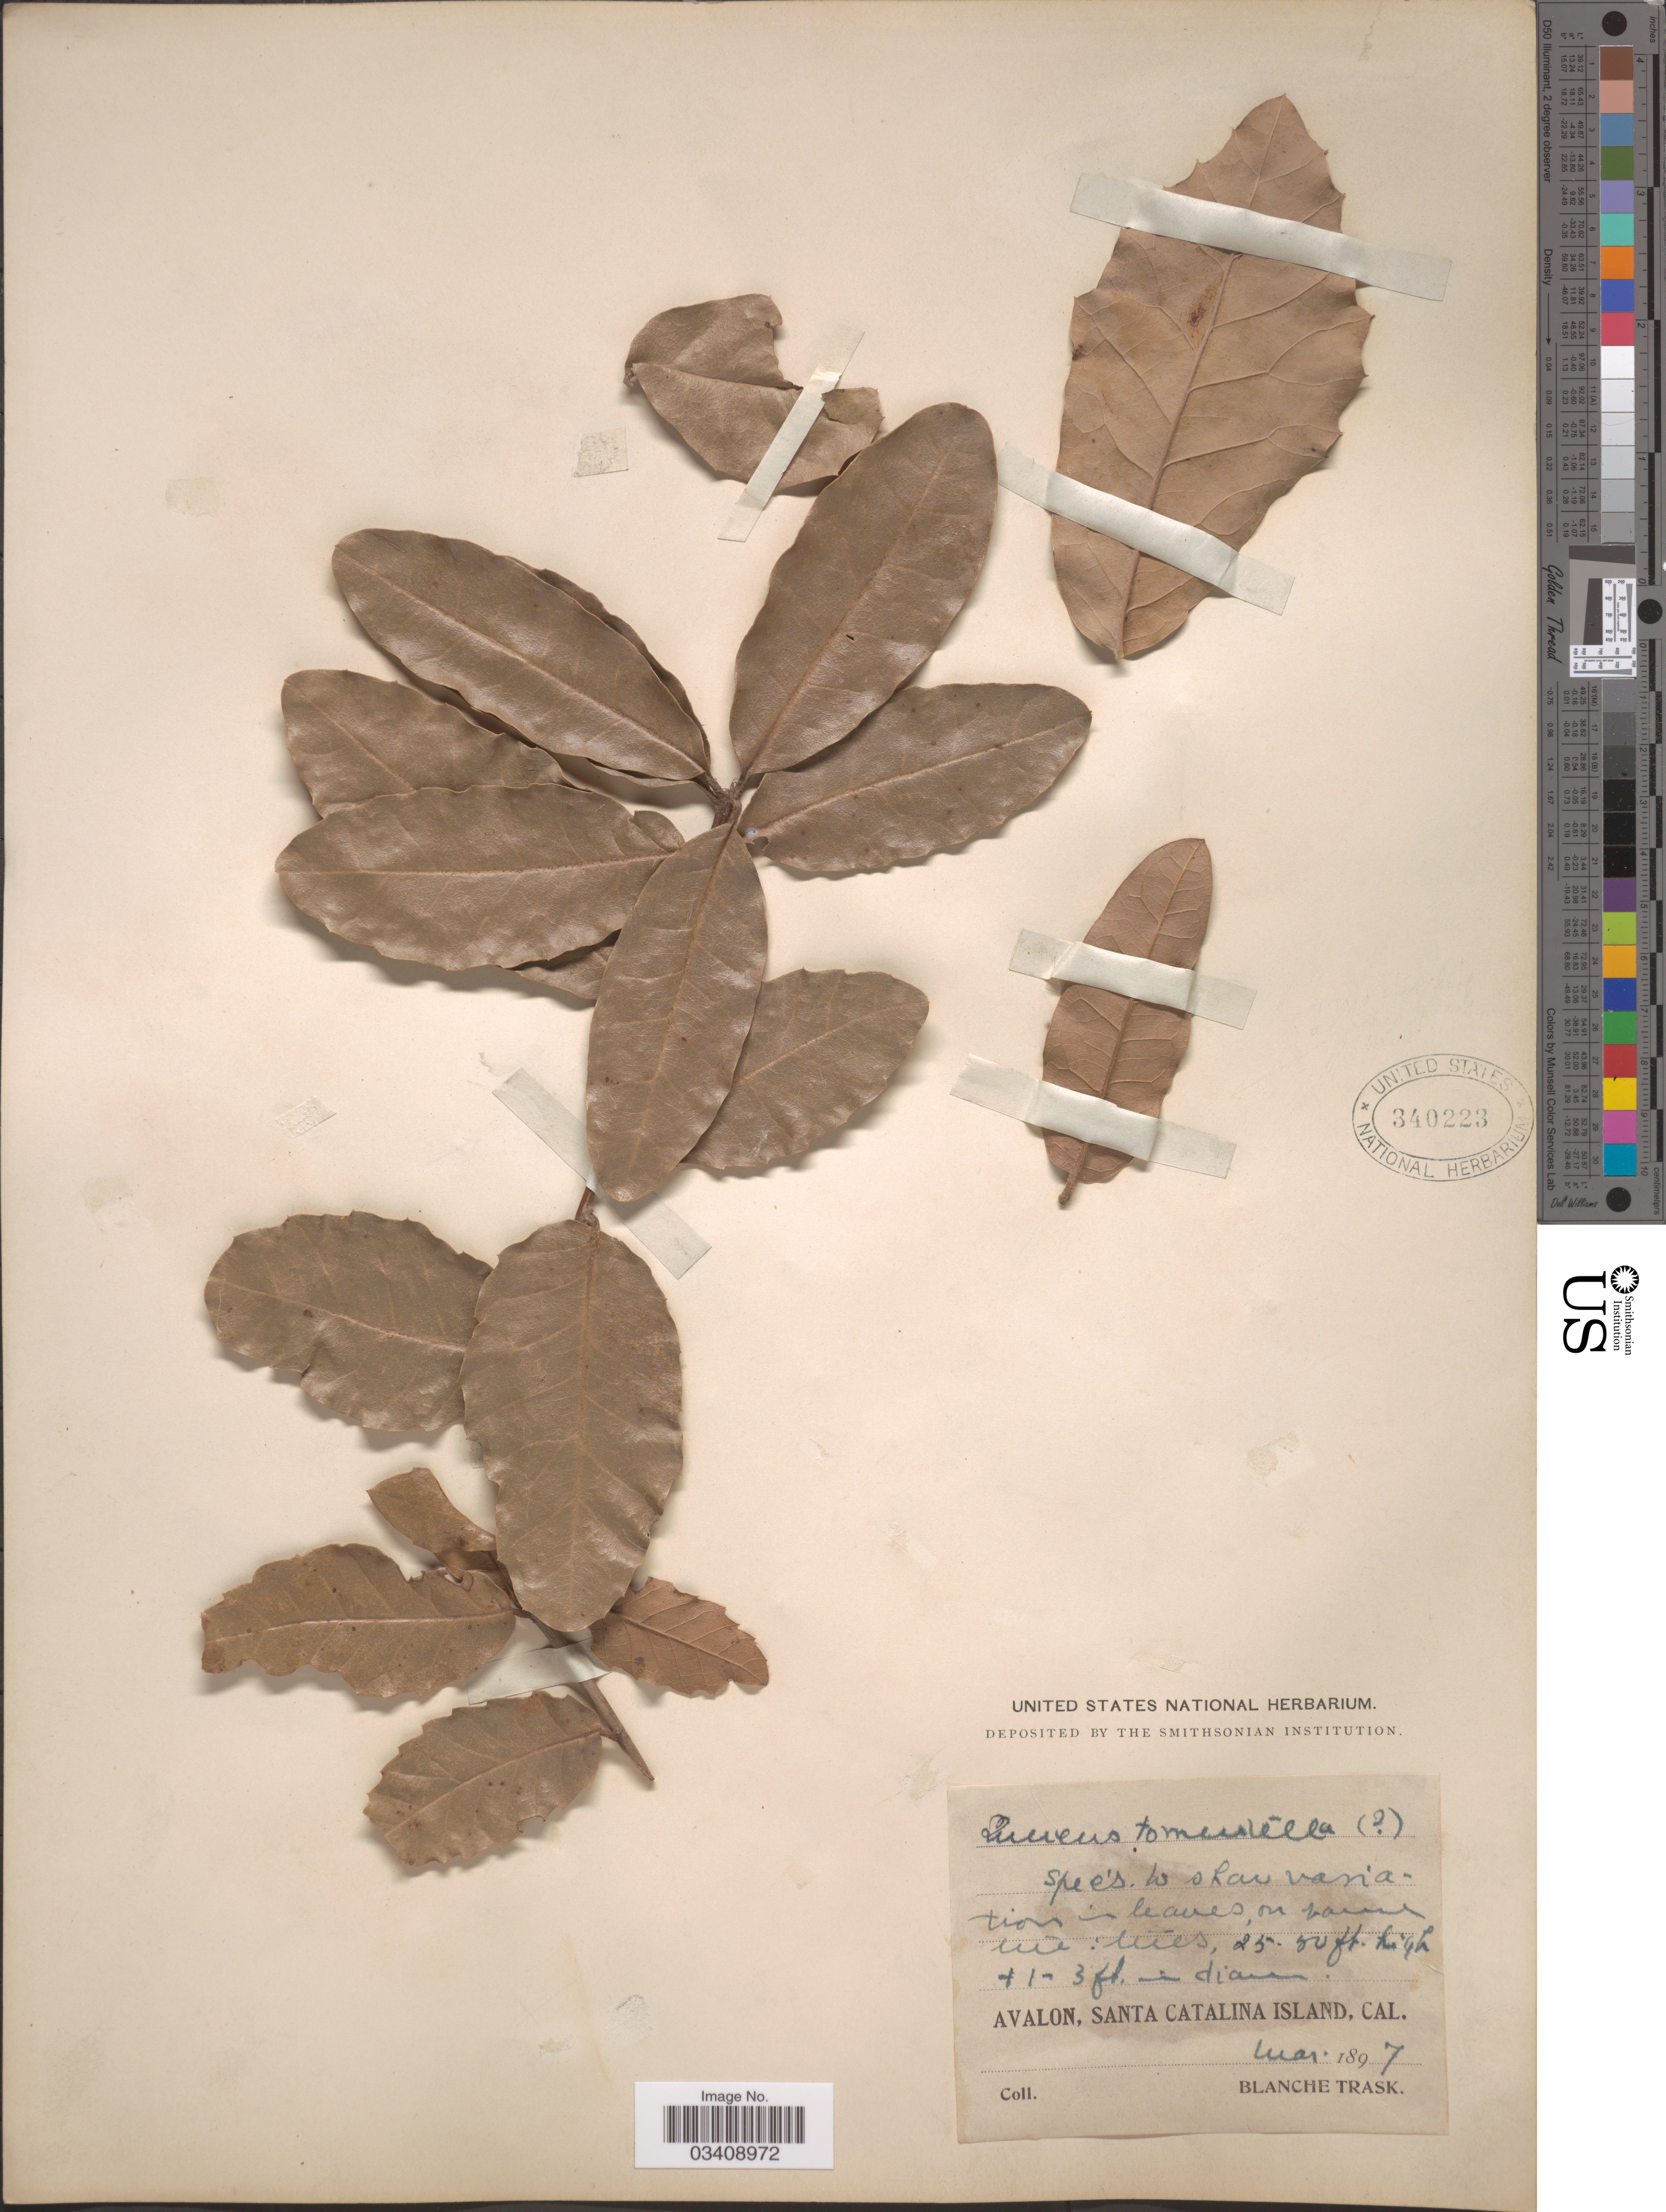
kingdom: Plantae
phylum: Tracheophyta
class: Magnoliopsida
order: Fagales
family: Fagaceae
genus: Quercus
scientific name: Quercus tomentella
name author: Engelm.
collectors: B. Trask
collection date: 1897-03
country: United States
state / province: California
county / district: Los Angeles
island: Santa Catalina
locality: Avalon, Santa Catalina Island.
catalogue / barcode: US 340223